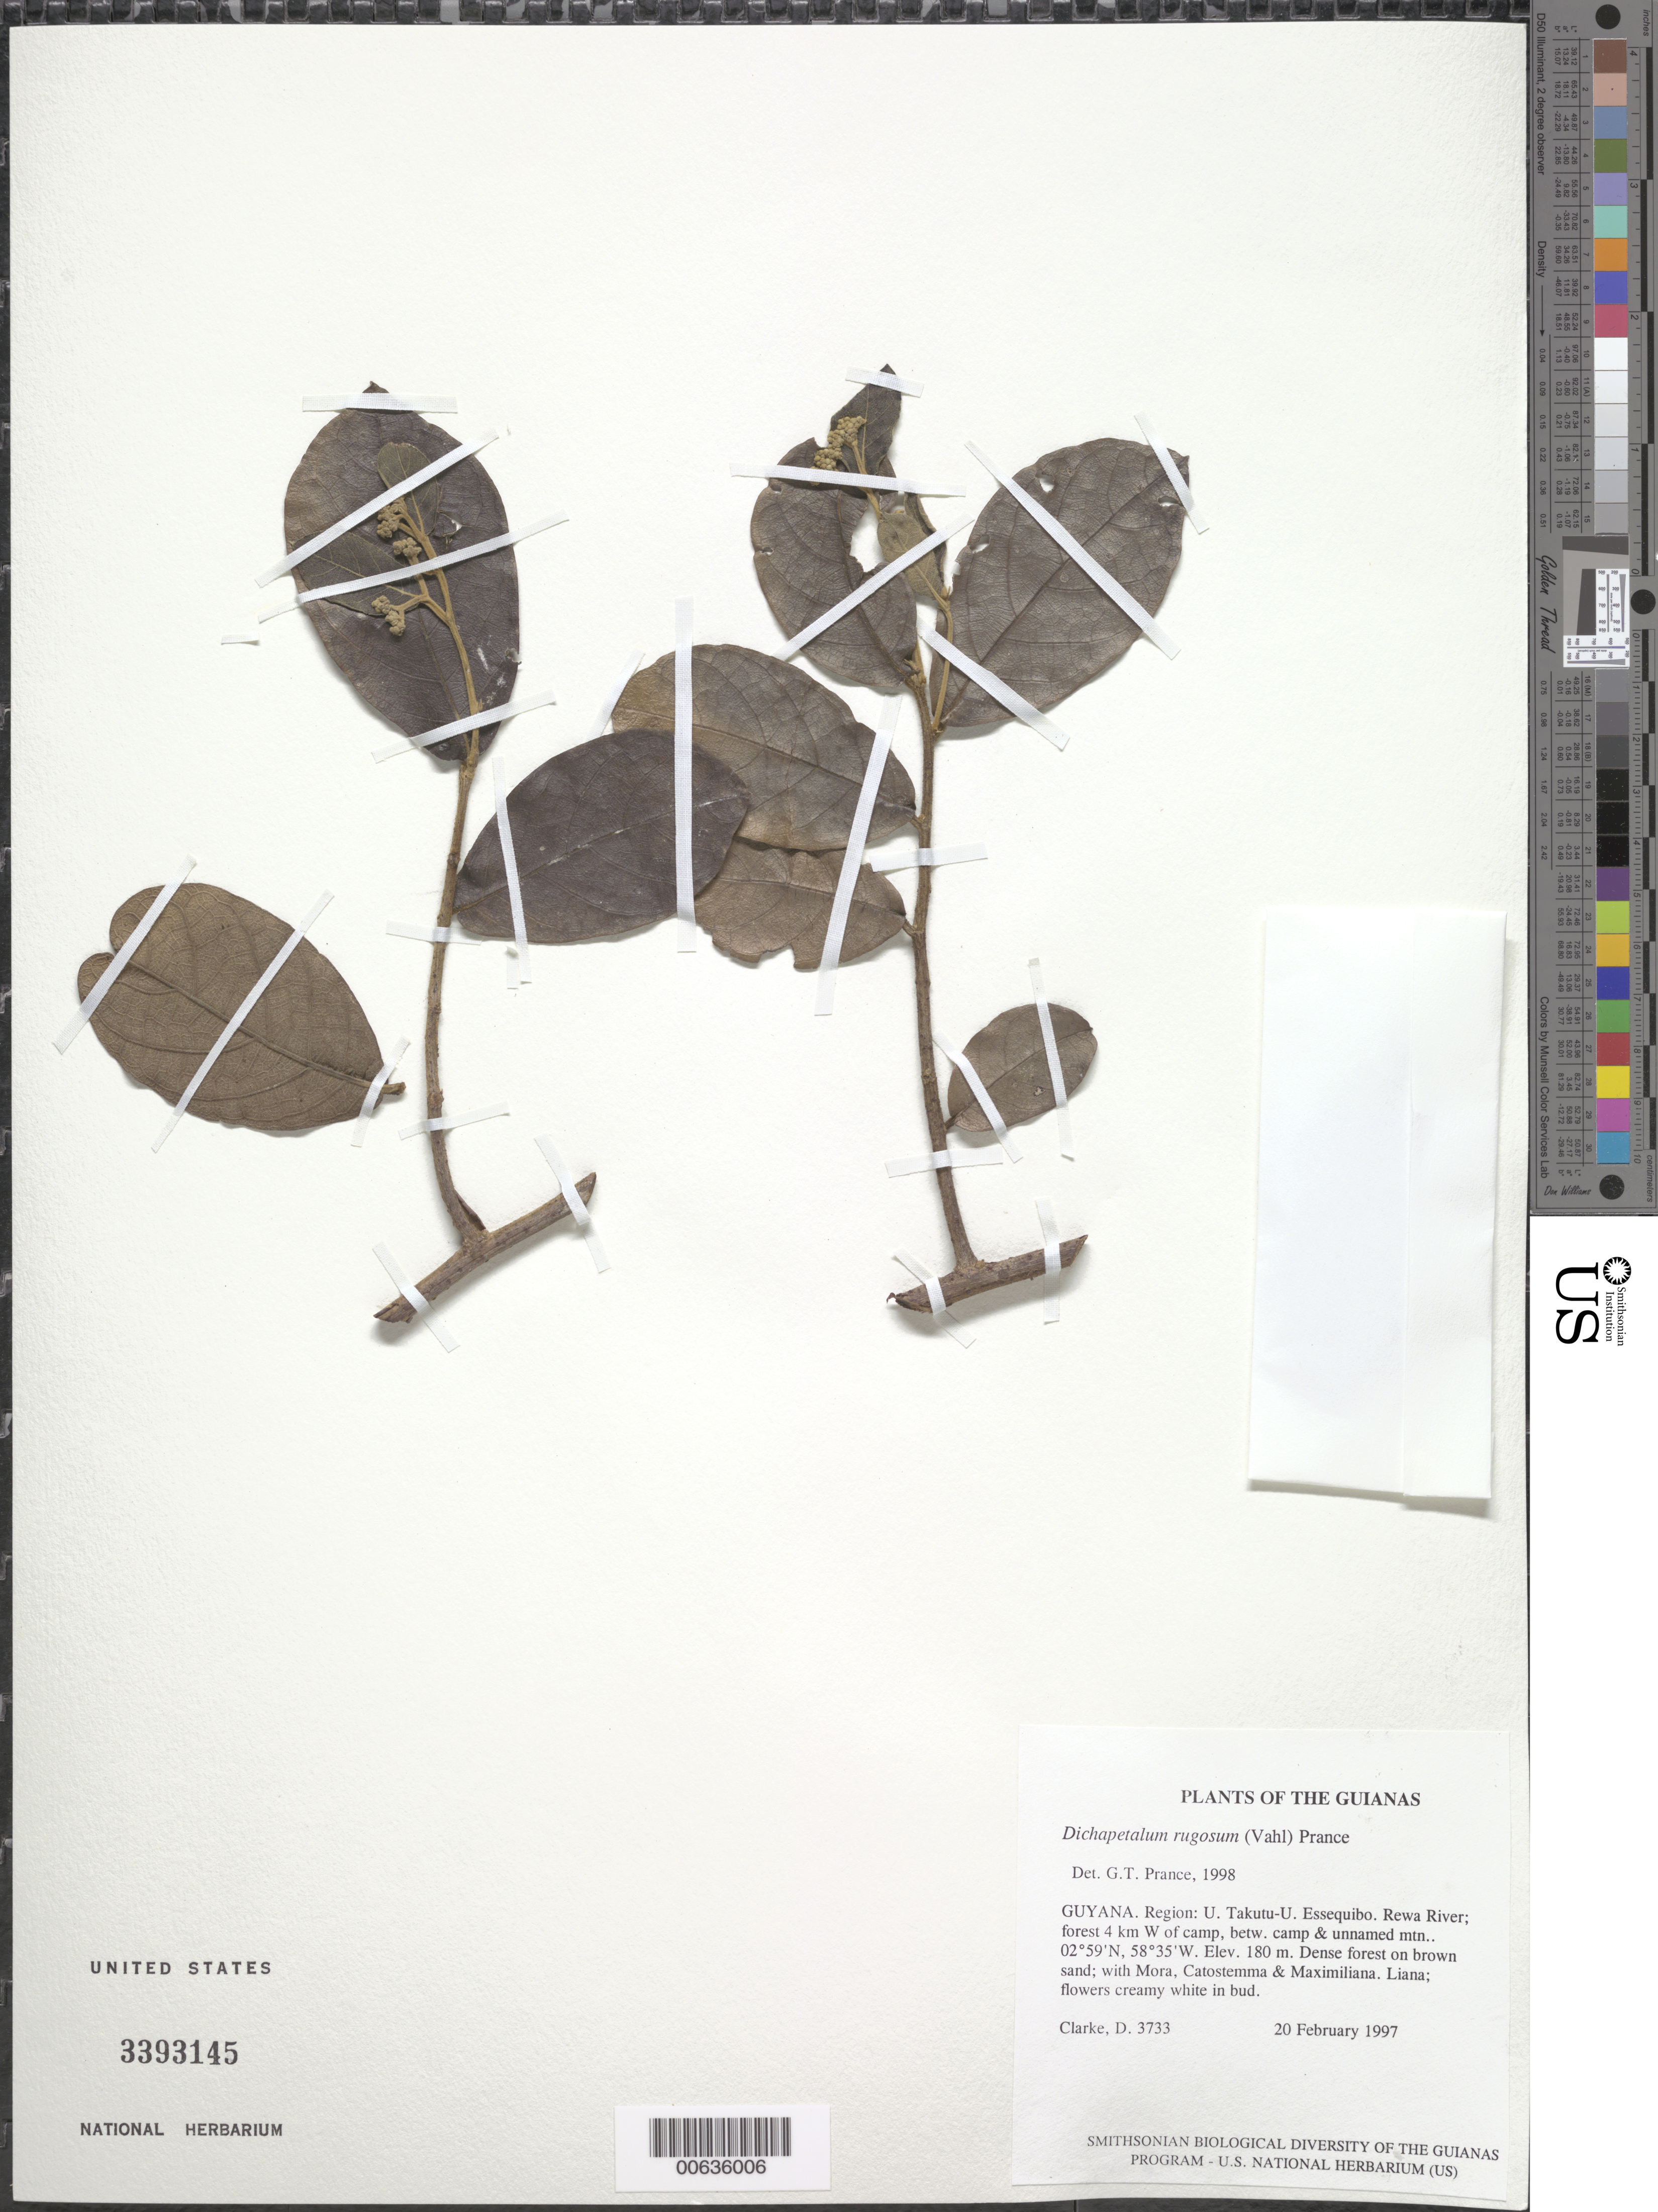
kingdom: Plantae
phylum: Tracheophyta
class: Magnoliopsida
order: Malpighiales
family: Dichapetalaceae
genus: Dichapetalum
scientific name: Dichapetalum rugosum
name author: (Vahl) Prance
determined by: Prance, G. T.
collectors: H. D. Clarke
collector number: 3733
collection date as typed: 20 February 1997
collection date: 1997-02-20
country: Guyana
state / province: U. Takutu-U. Essequibo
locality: Rewa River; summit of unnamed mtn., 5.6 km W of camp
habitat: Scrub forest on granite, with Clusia, Erythroxylum & Mimosa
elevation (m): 180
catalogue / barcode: US 3393145